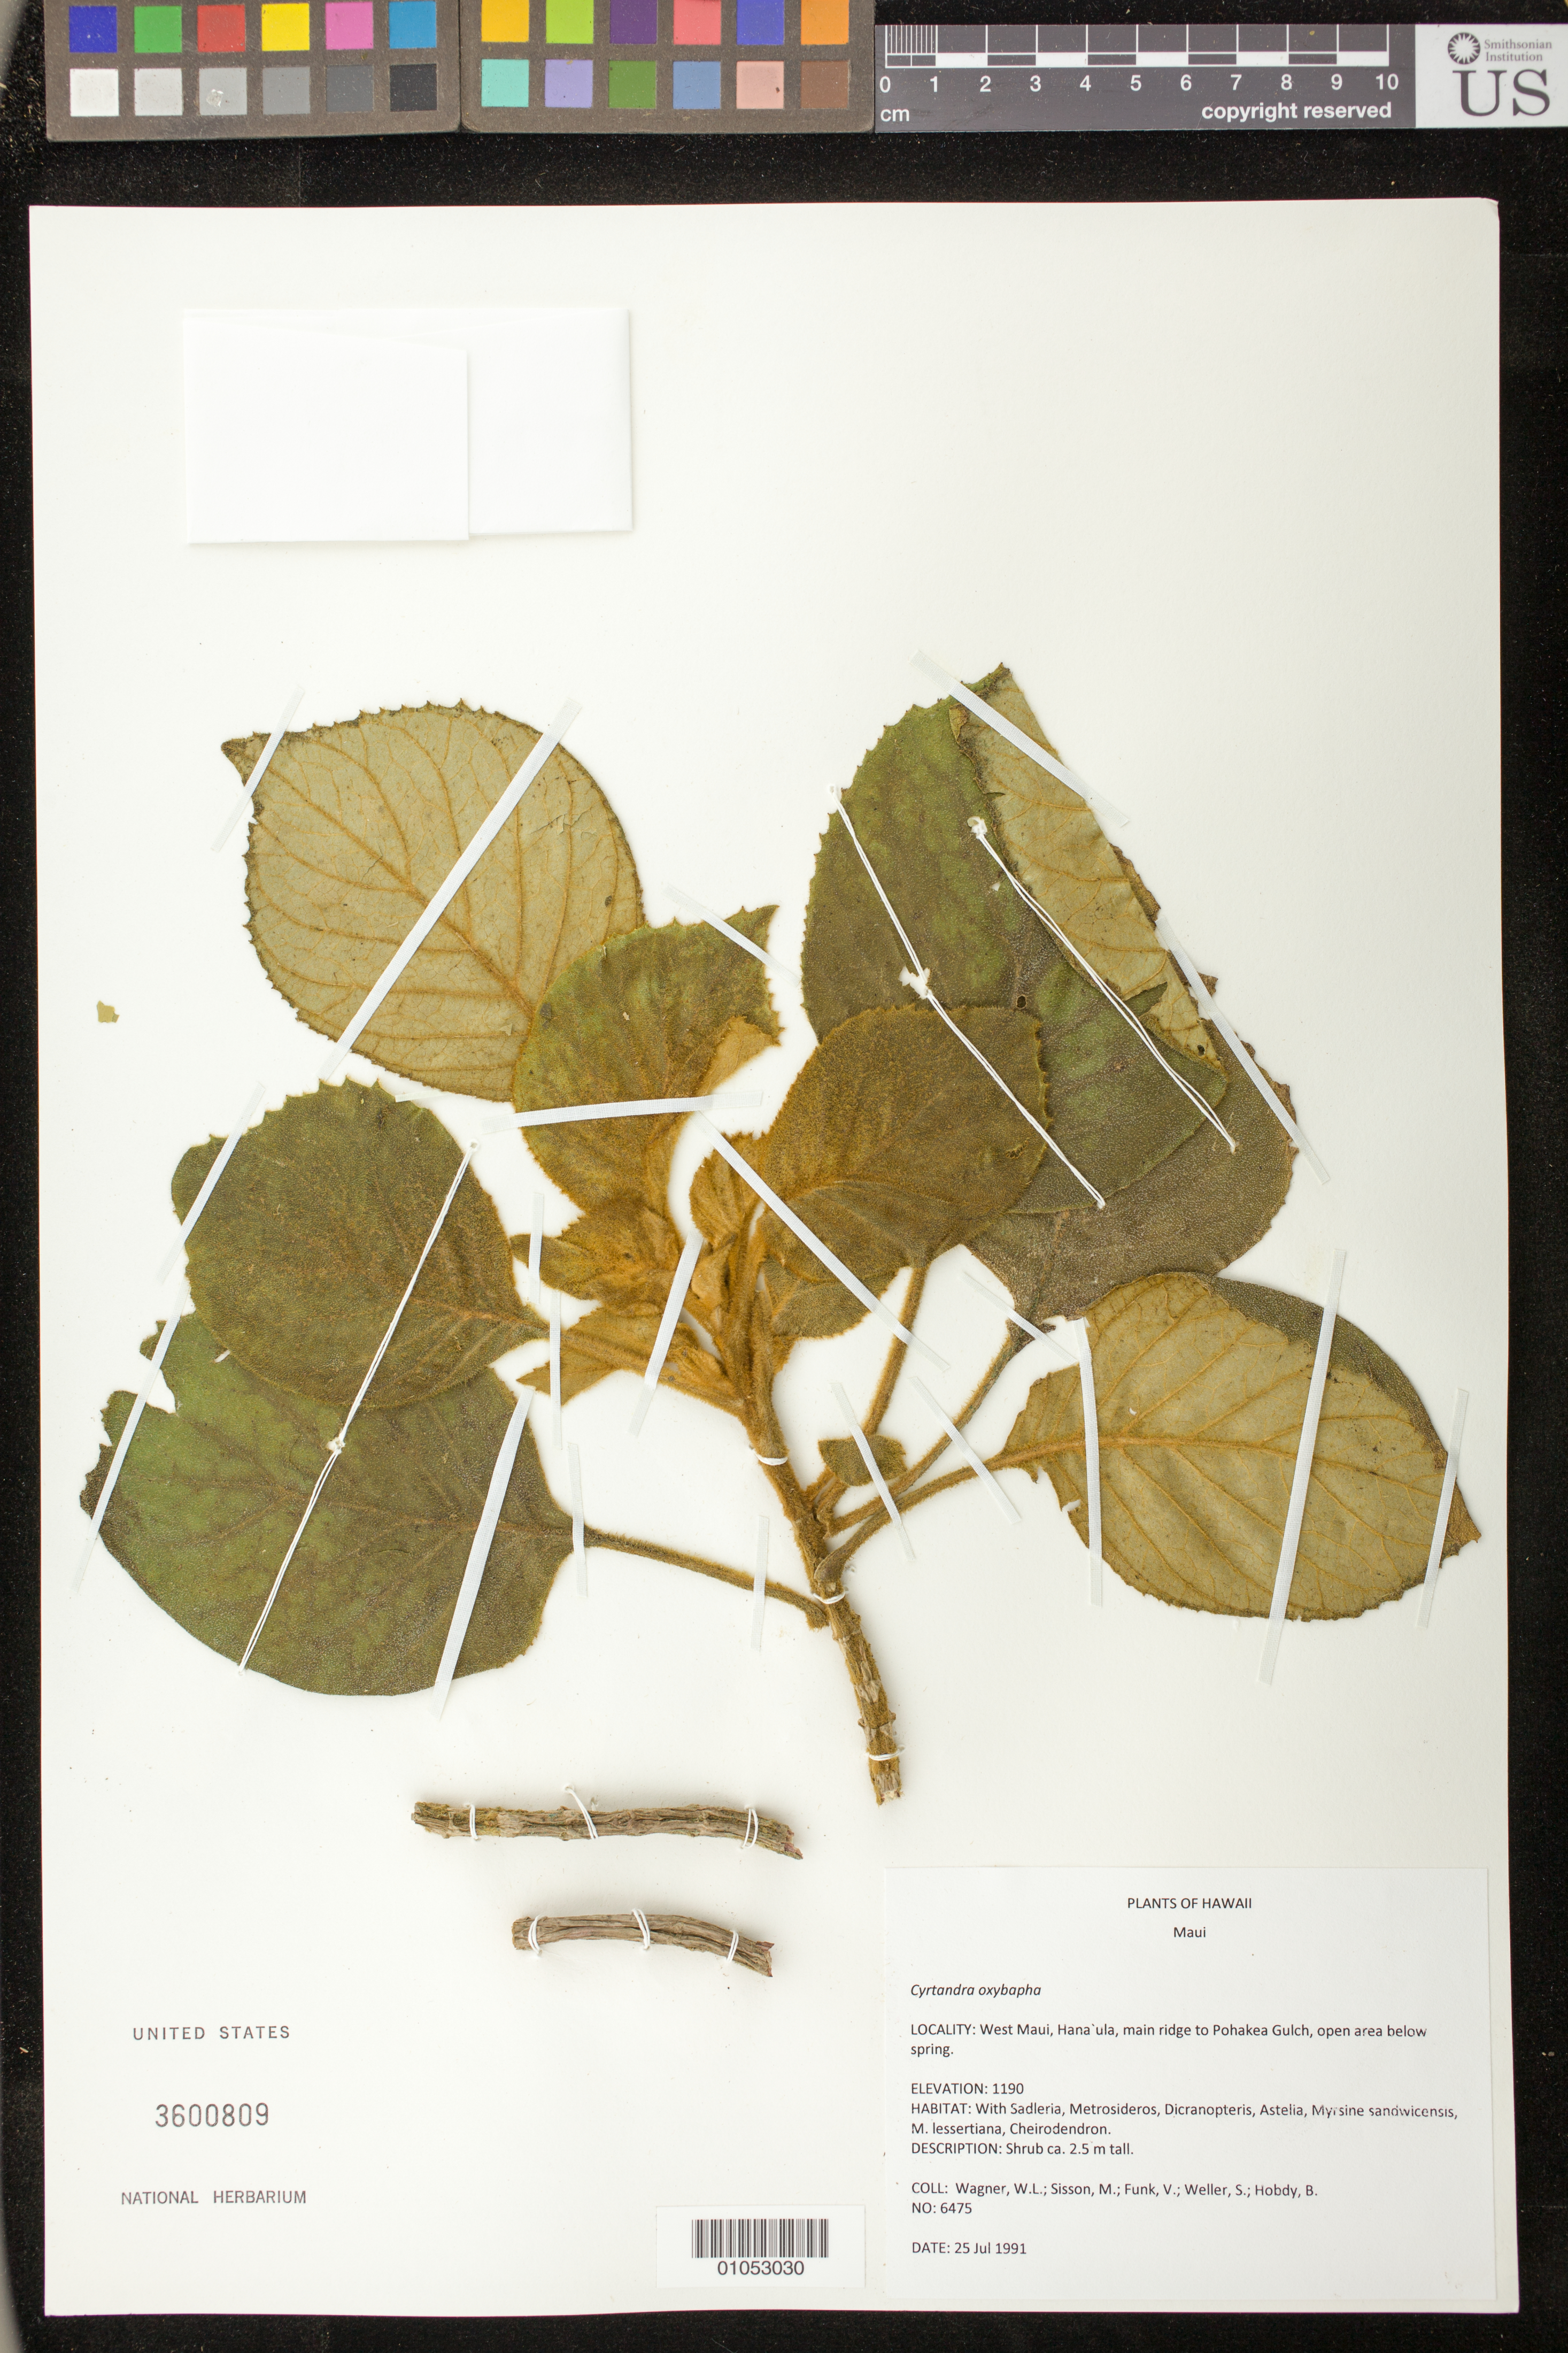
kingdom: Plantae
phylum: Tracheophyta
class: Magnoliopsida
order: Lamiales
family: Gesneriaceae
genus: Cyrtandra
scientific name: Cyrtandra oxybapha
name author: W.L. Wagner & D.R. Herbst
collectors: W. L. Wagner, M. Sisson, V. Funk, S. G. Weller & B. Hobdy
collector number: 6475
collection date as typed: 25 Jul 1991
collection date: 1991-07-25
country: United States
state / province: Hawaii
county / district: Maui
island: Maui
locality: West Maui, Hanaula, main ridge to Pohakea Gulch, open area below spring.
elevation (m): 1190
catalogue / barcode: US 3600809